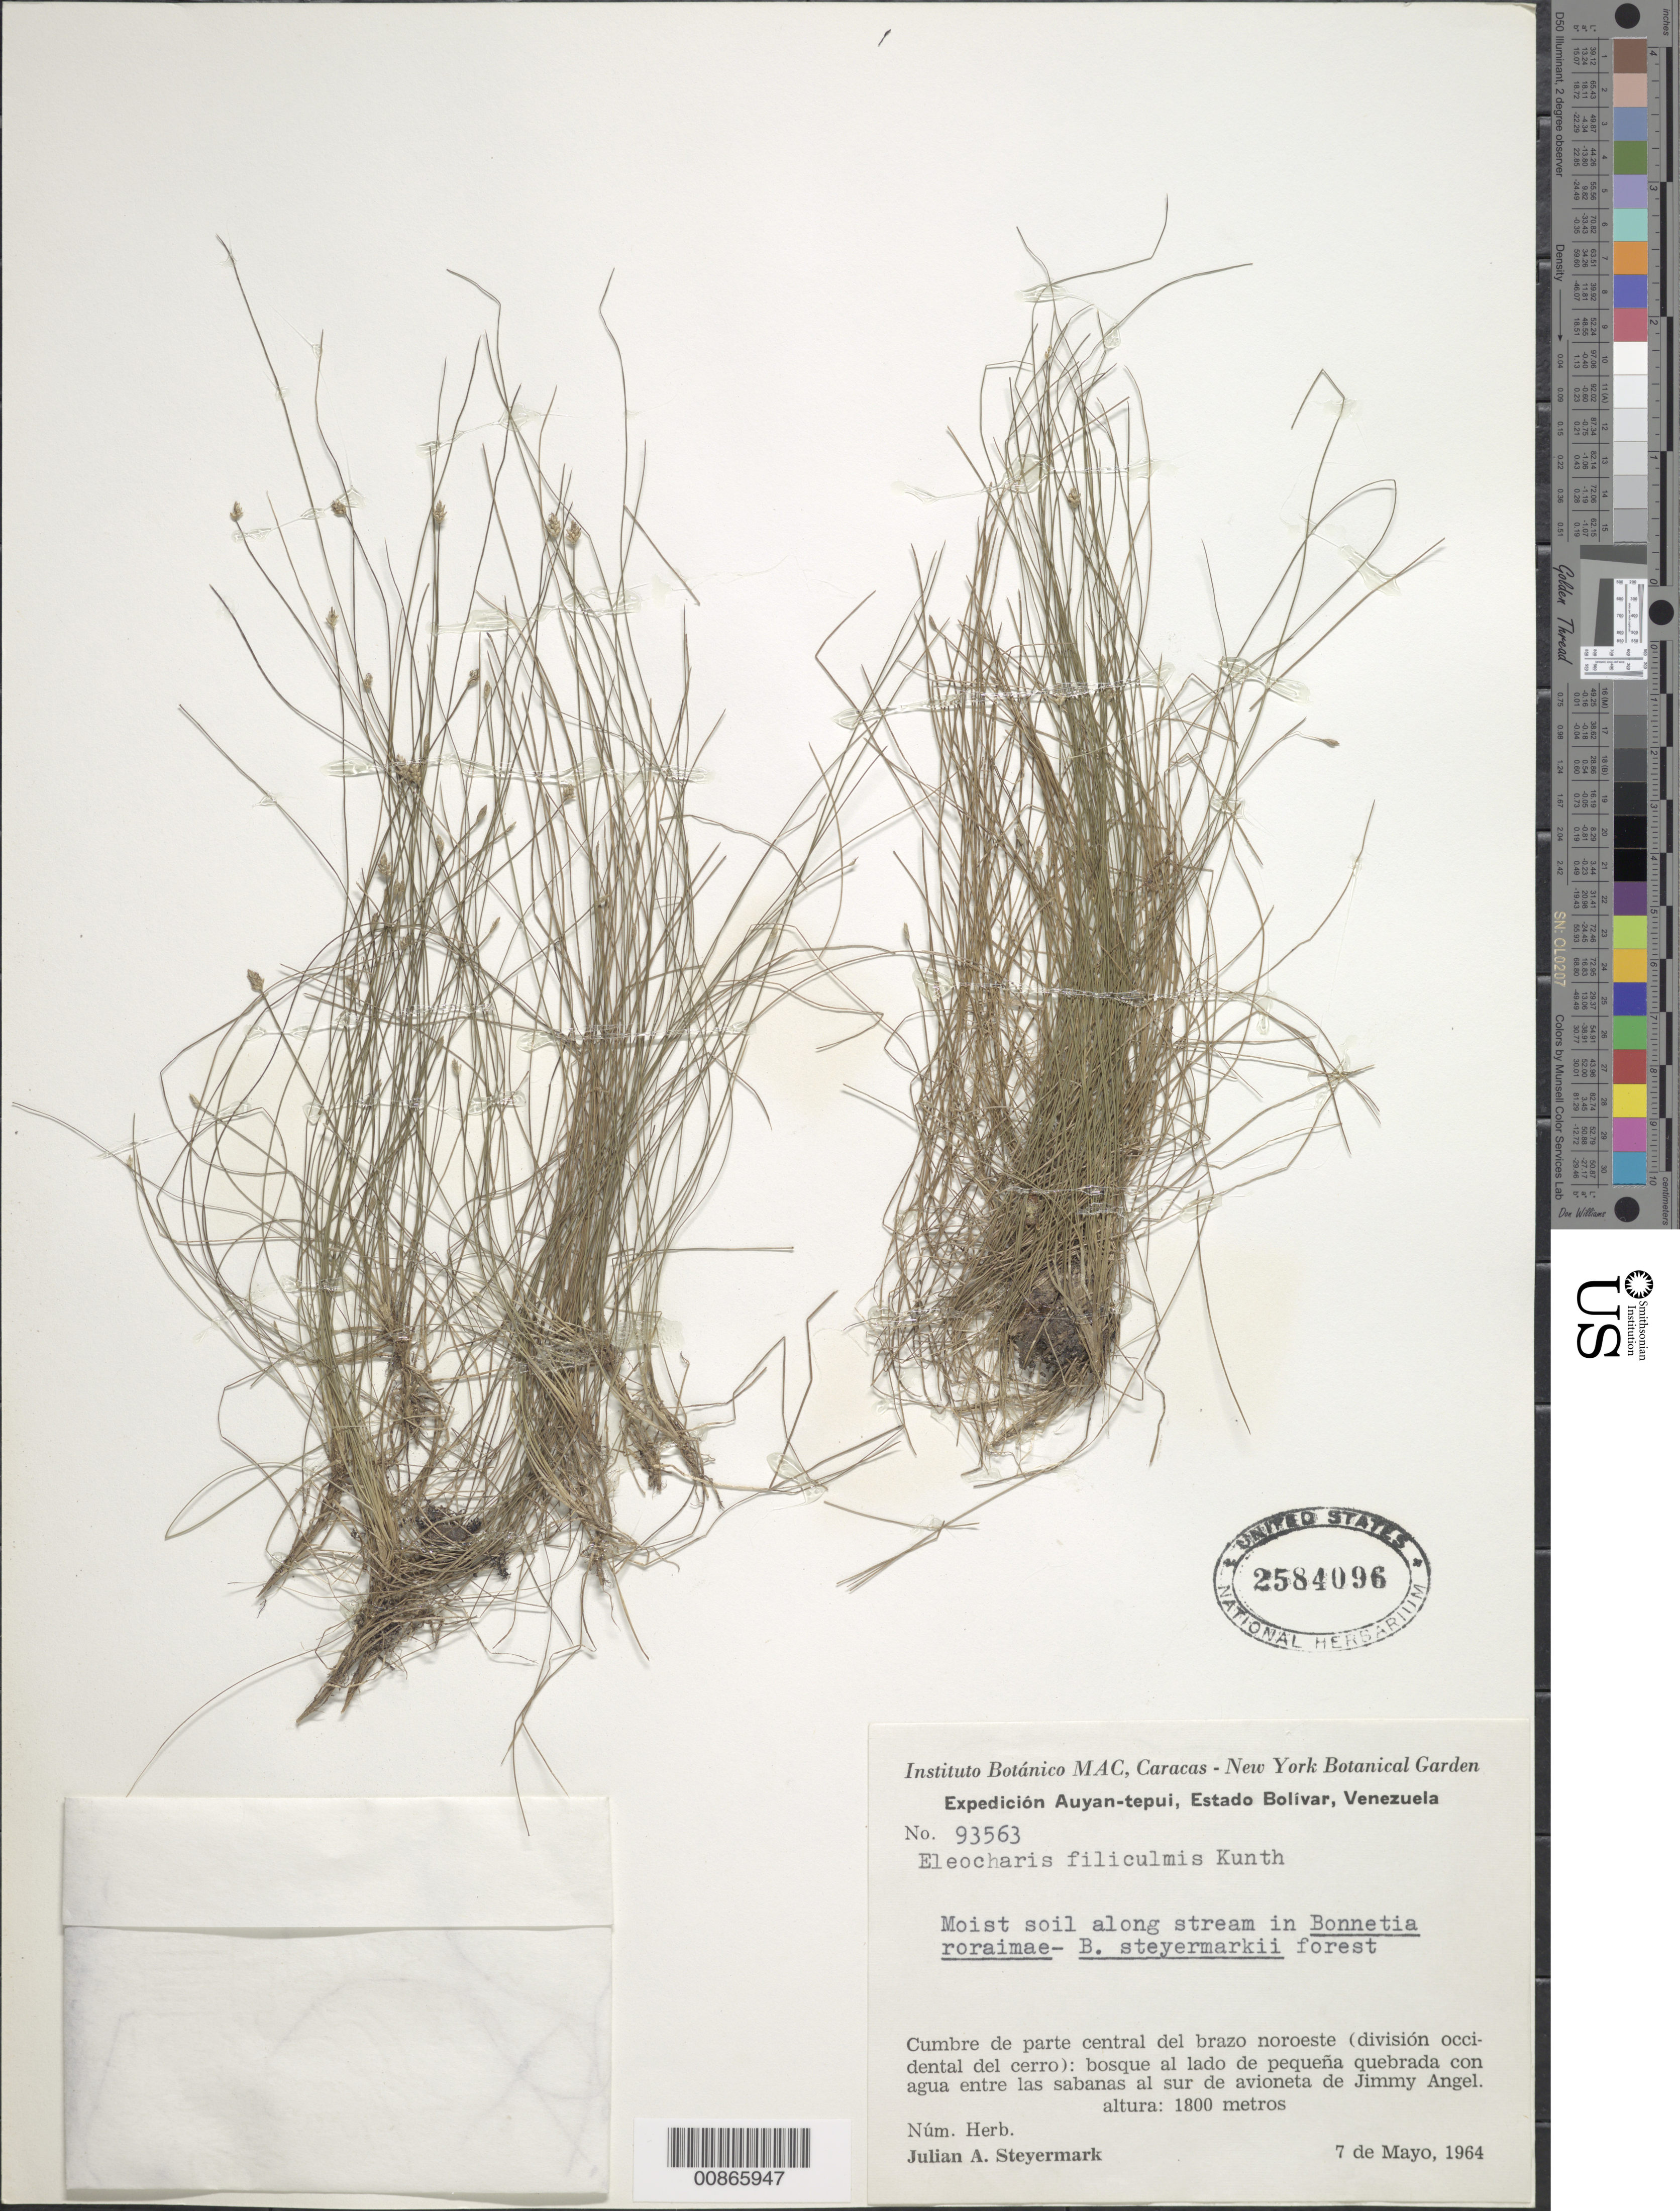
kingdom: Plantae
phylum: Tracheophyta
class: Liliopsida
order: Poales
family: Cyperaceae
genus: Eleocharis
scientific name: Eleocharis filiculmis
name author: Kunth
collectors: J. Steyermark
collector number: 93563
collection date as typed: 7-May-64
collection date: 1964-05-07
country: Venezuela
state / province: Bolívar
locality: Auyan-tepuí, parte central del brazo noroeste (division occidental del cerro), S de avioneta de Jimmy Angel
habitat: Moist soil along stream in Bonnetia roraimae-B. Steyermarkii forest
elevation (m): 1800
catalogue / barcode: US 2584096